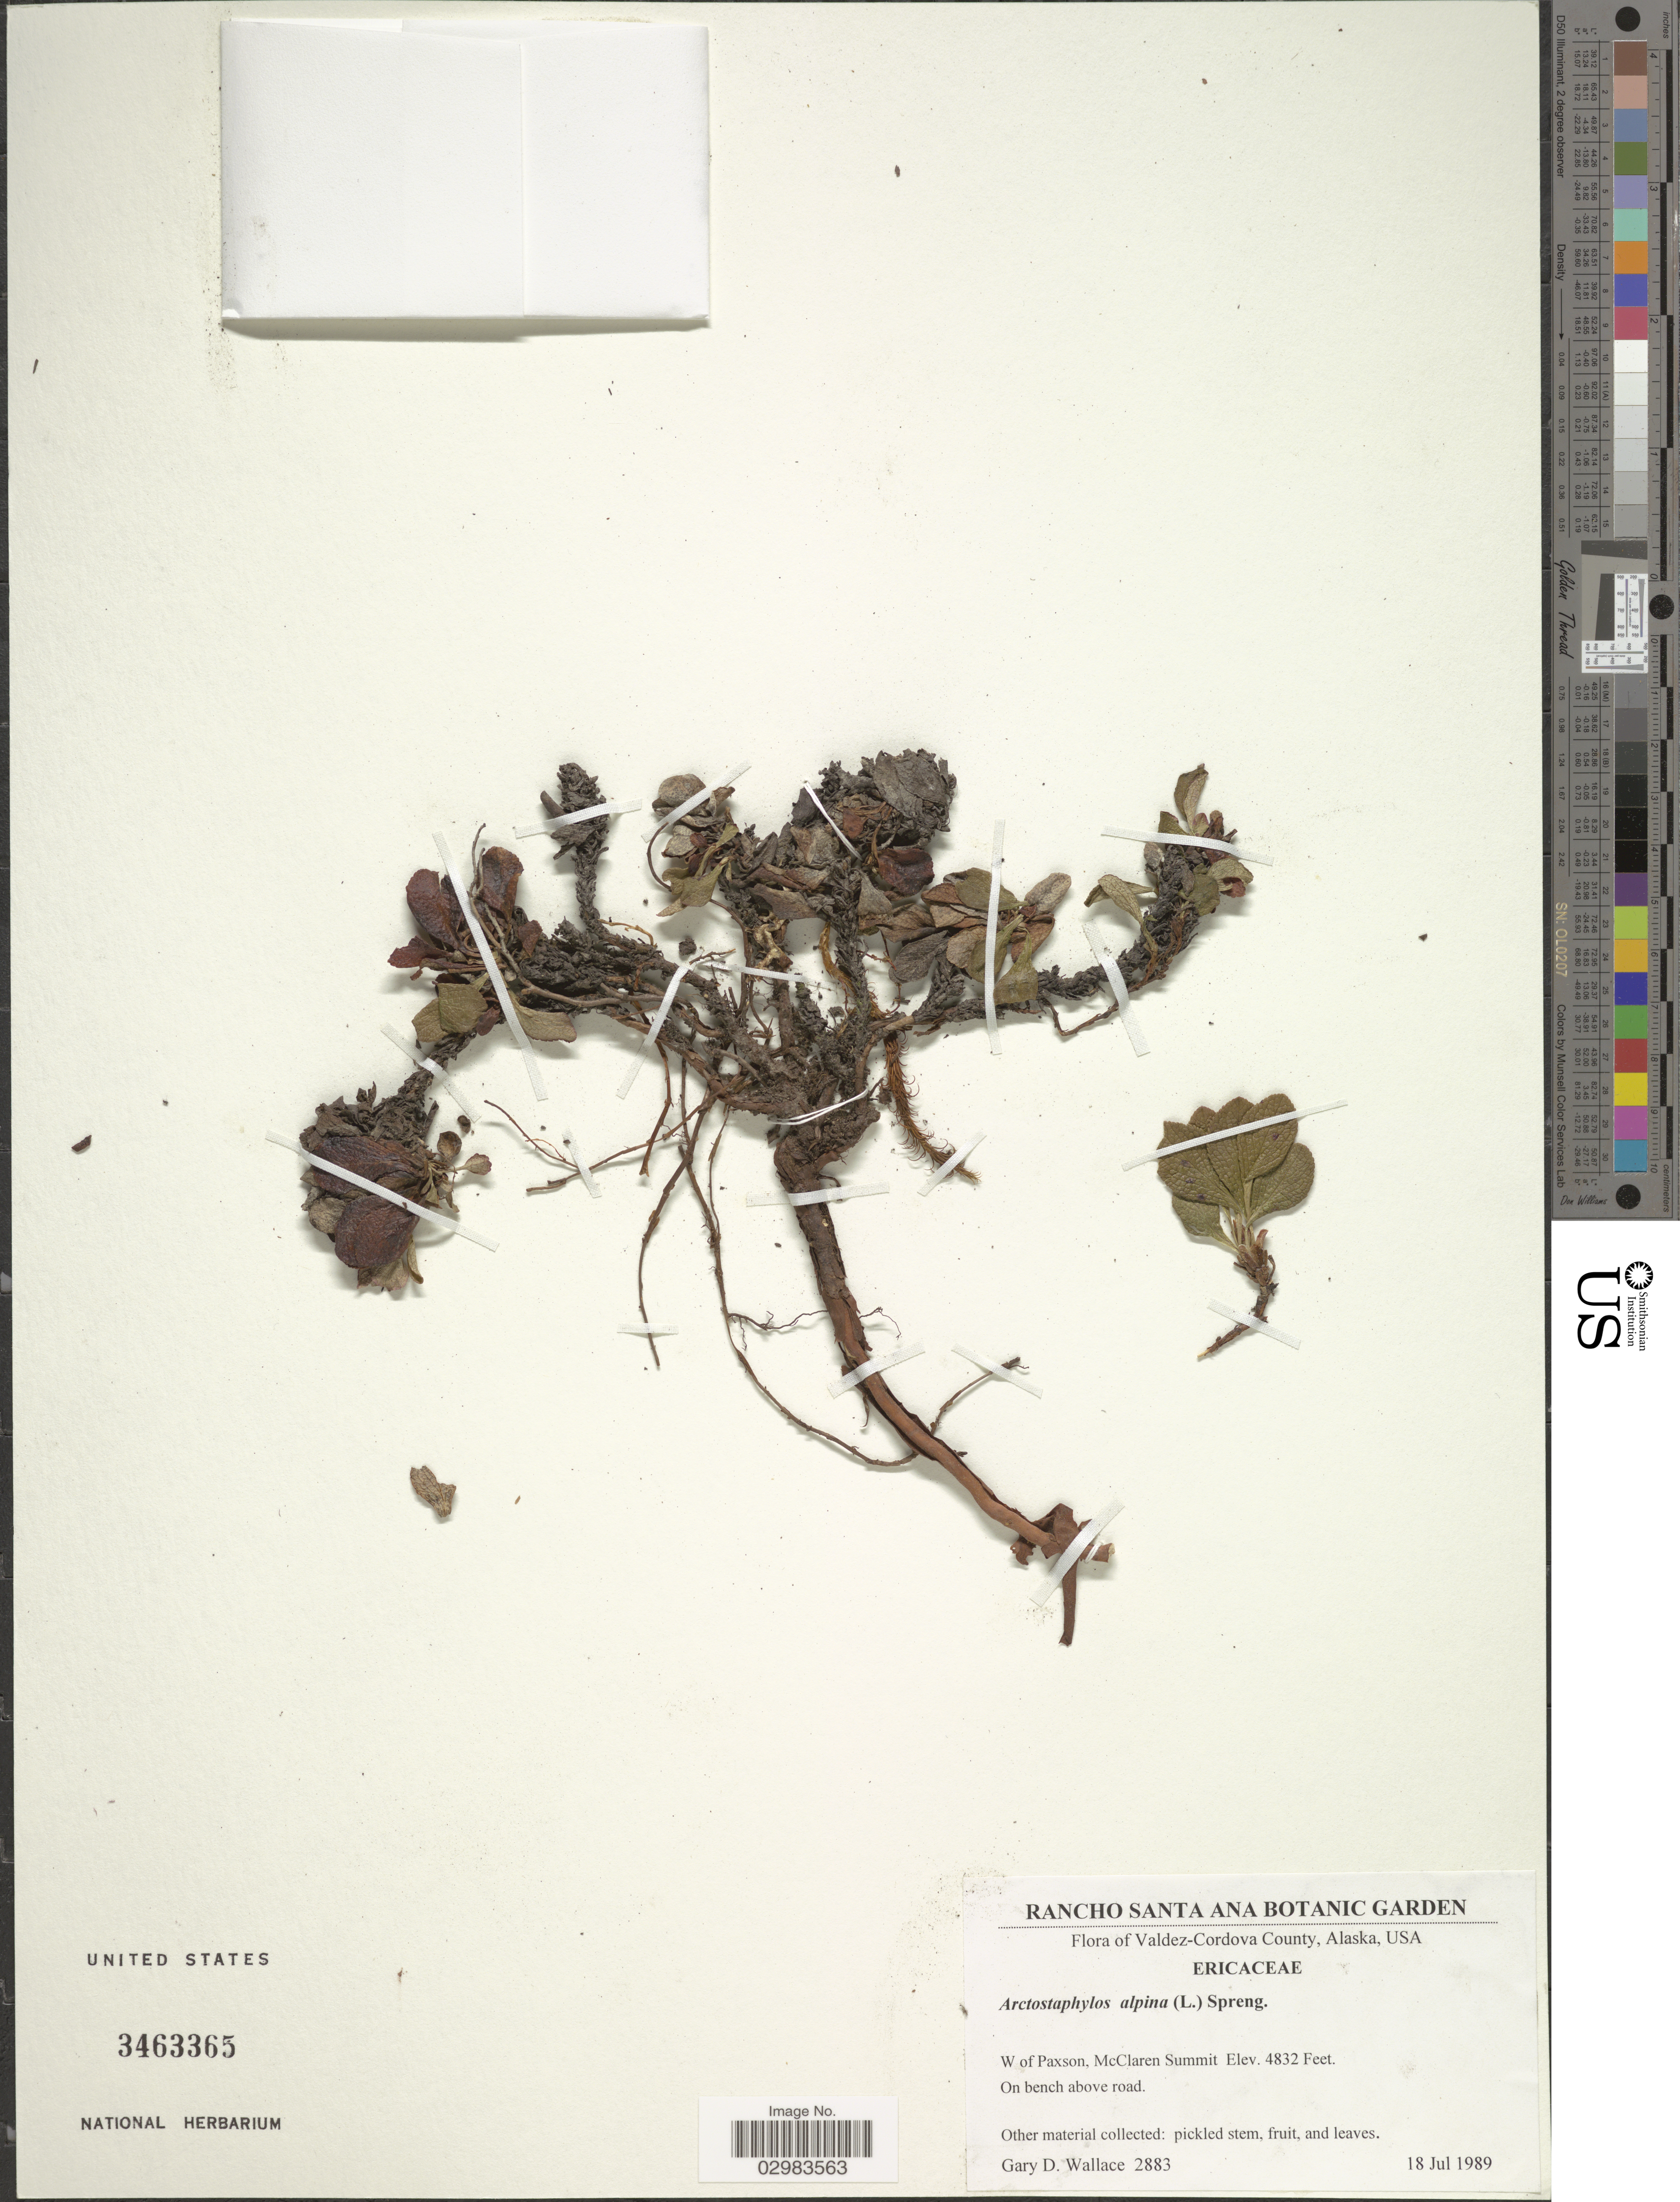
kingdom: Plantae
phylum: Tracheophyta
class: Magnoliopsida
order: Ericales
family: Ericaceae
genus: Arctostaphylos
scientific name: Arctostaphylos alpina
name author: (L.) Spreng.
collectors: G. D. Wallace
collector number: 2883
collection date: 1989-07-18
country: United States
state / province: Alaska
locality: Valdez-Cordova County, W of Paxson, McClaren Summit.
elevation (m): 1473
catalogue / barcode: US 3463365